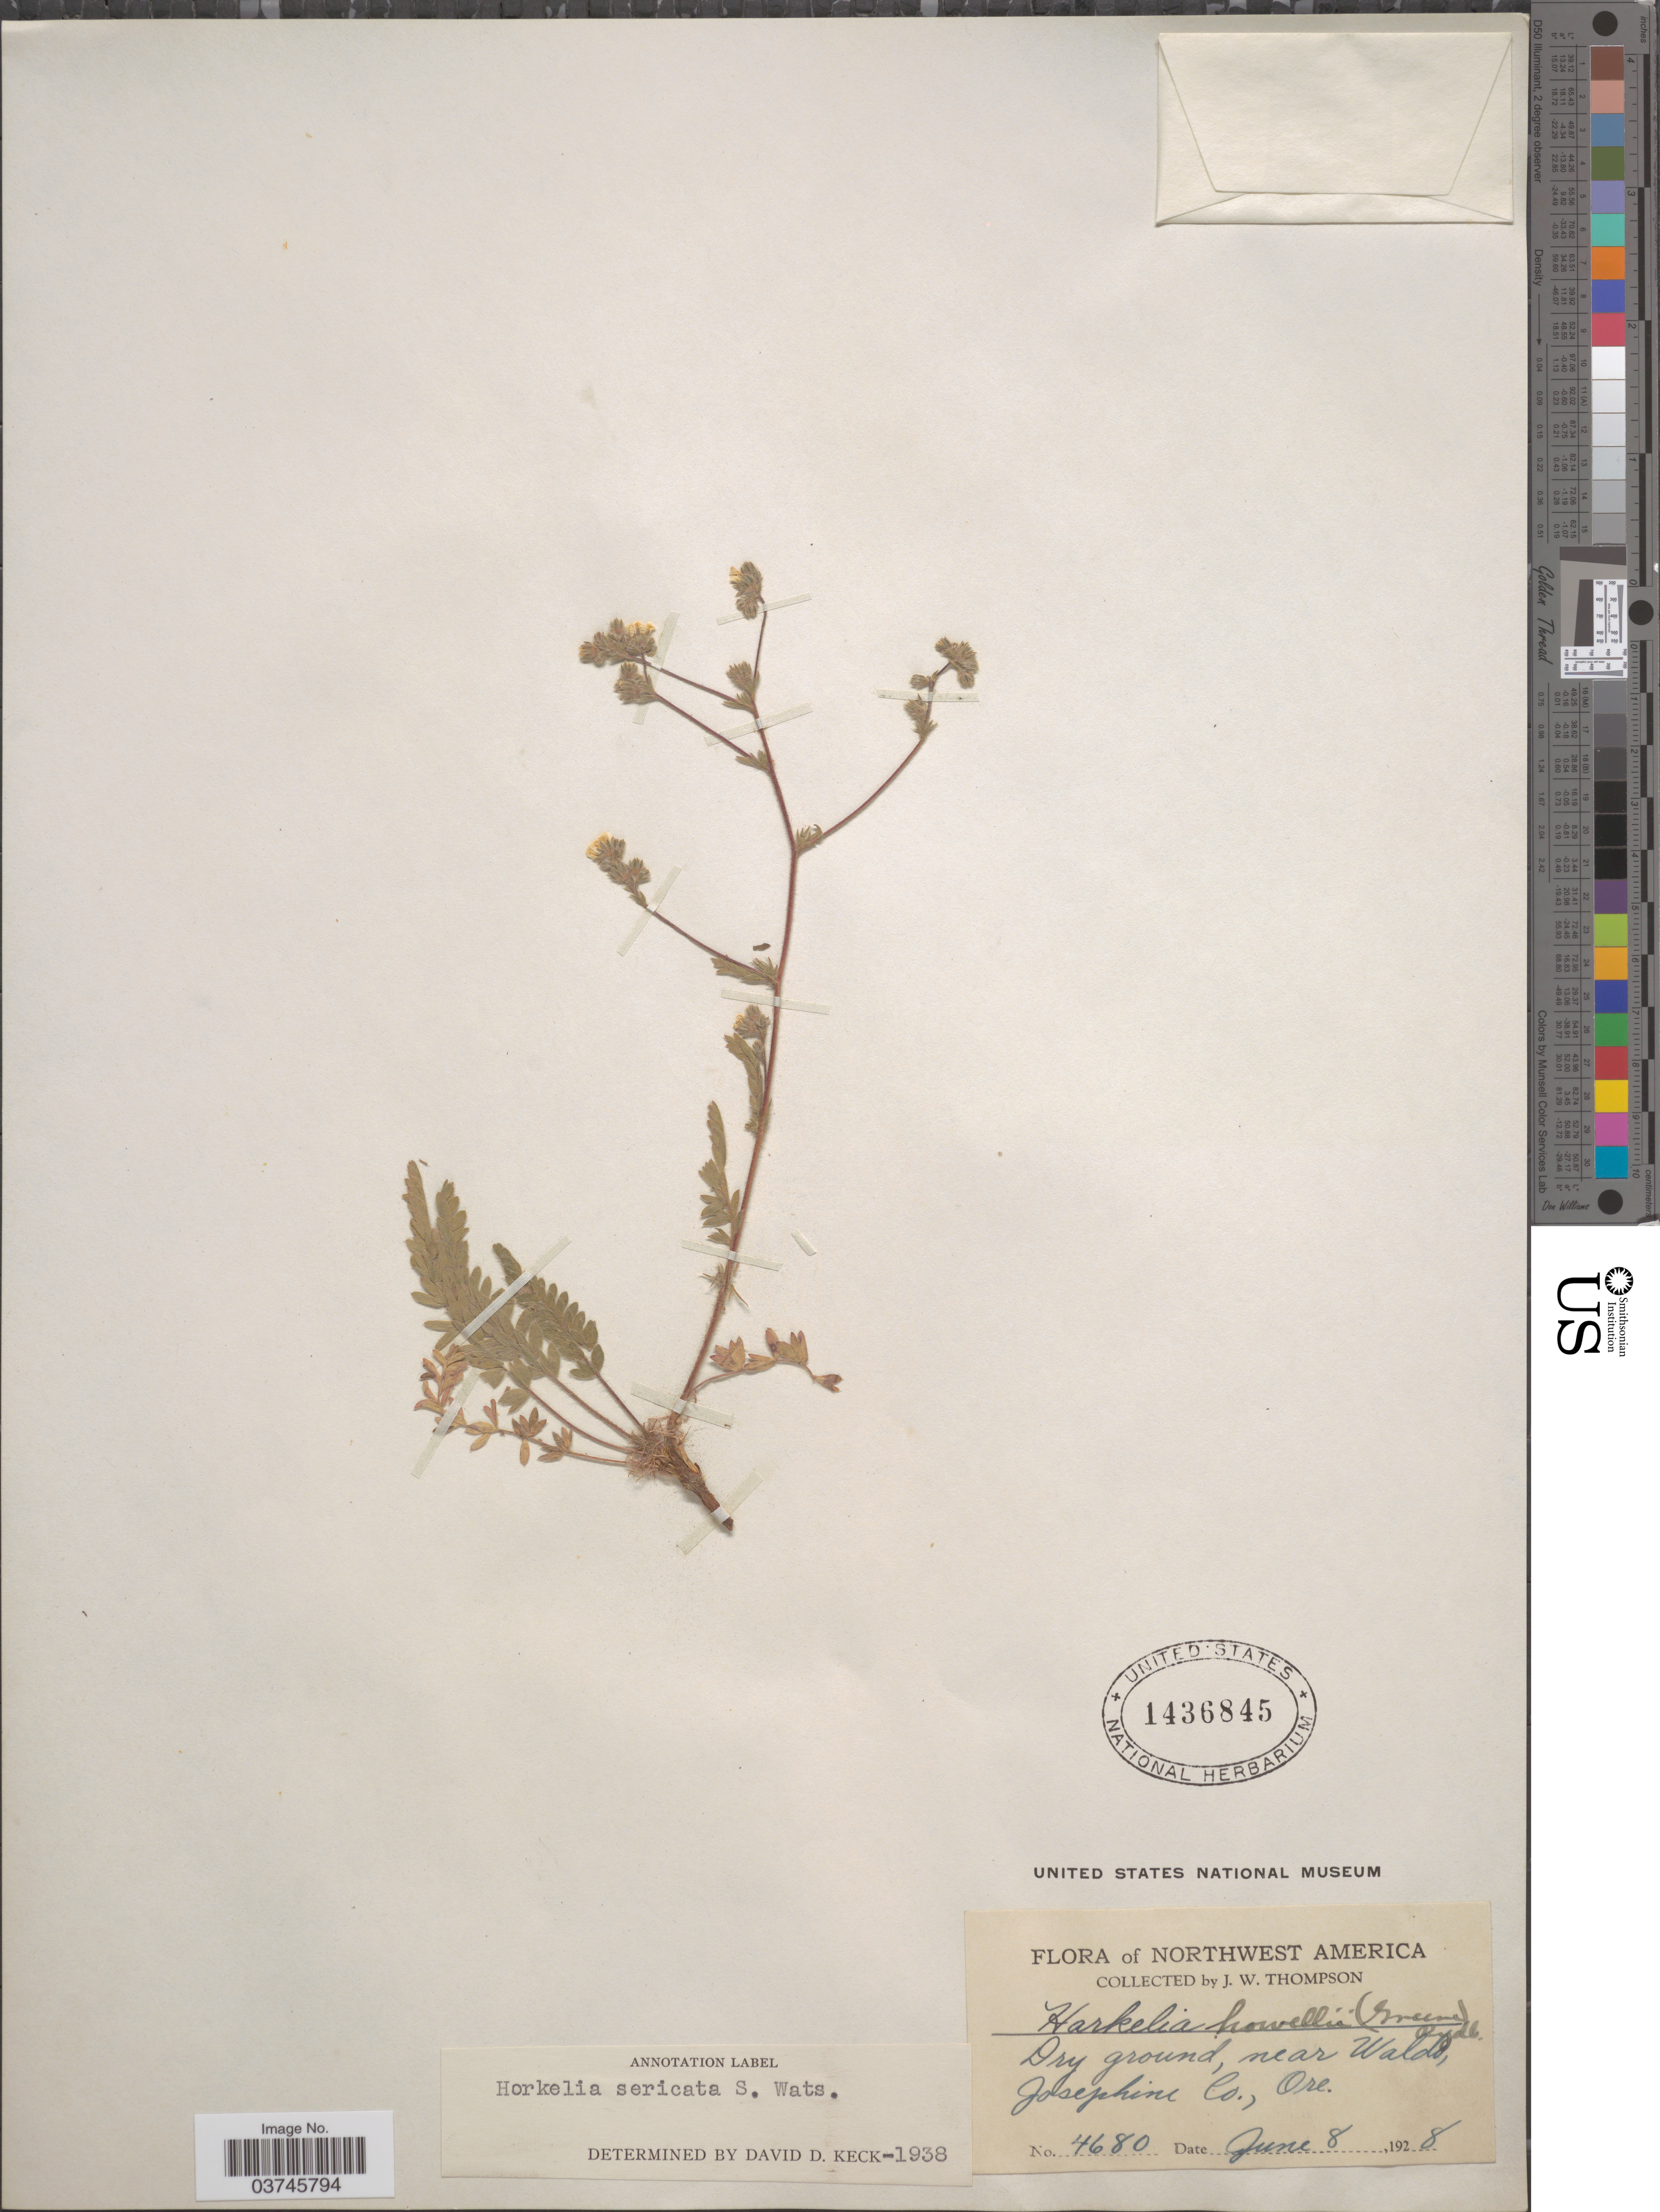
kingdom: Plantae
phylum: Tracheophyta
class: Magnoliopsida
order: Rosales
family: Rosaceae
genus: Potentilla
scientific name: Potentilla sericata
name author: (S. Watson) Greene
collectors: J. Thompson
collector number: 4680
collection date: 1928-06-08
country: United States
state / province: Oregon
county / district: Josephine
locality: Northwest America. Near Waldo, Josephine Co.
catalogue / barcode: US 1436845